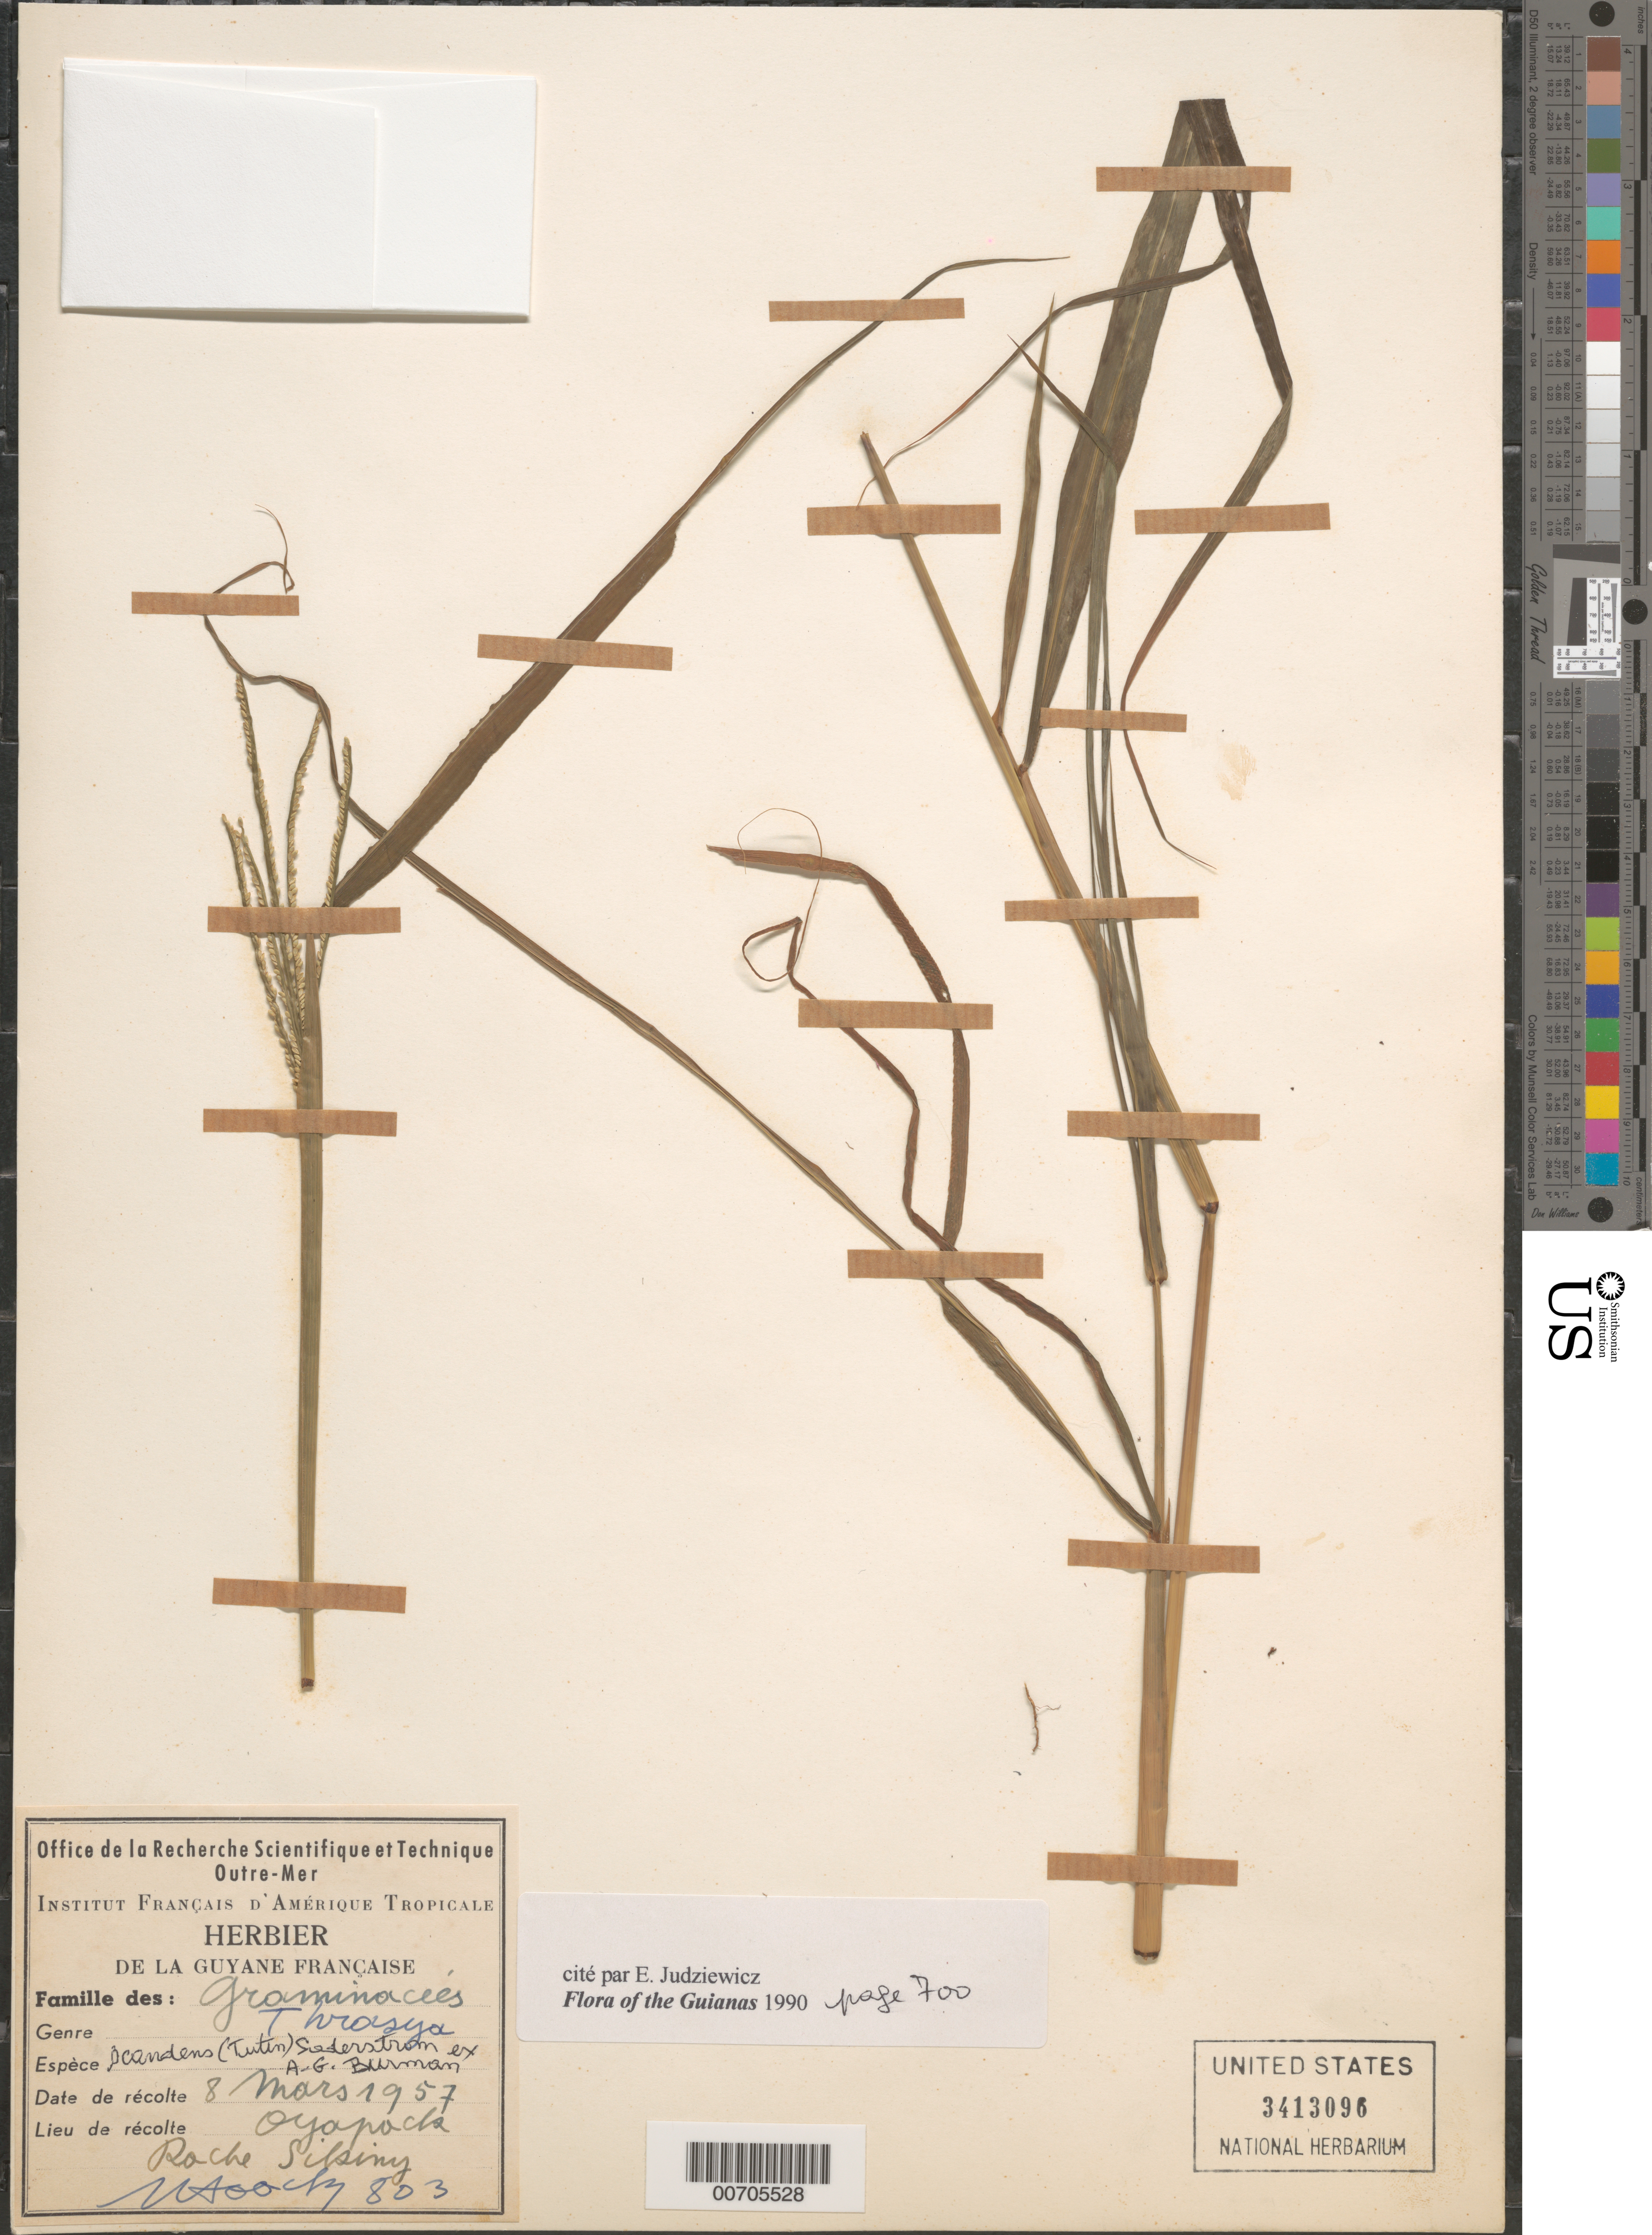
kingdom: Plantae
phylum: Tracheophyta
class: Liliopsida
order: Poales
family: Poaceae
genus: Thrasya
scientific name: Thrasya scandens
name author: (Tutin) Soderstr. ex A.G. Burm.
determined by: Judziewicz, E. J.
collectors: J. Hoock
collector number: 803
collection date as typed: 8-Mar-57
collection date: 1957-03-08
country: French Guiana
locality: Oyapock, Chemin Roche Sikiny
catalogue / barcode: US 3413096